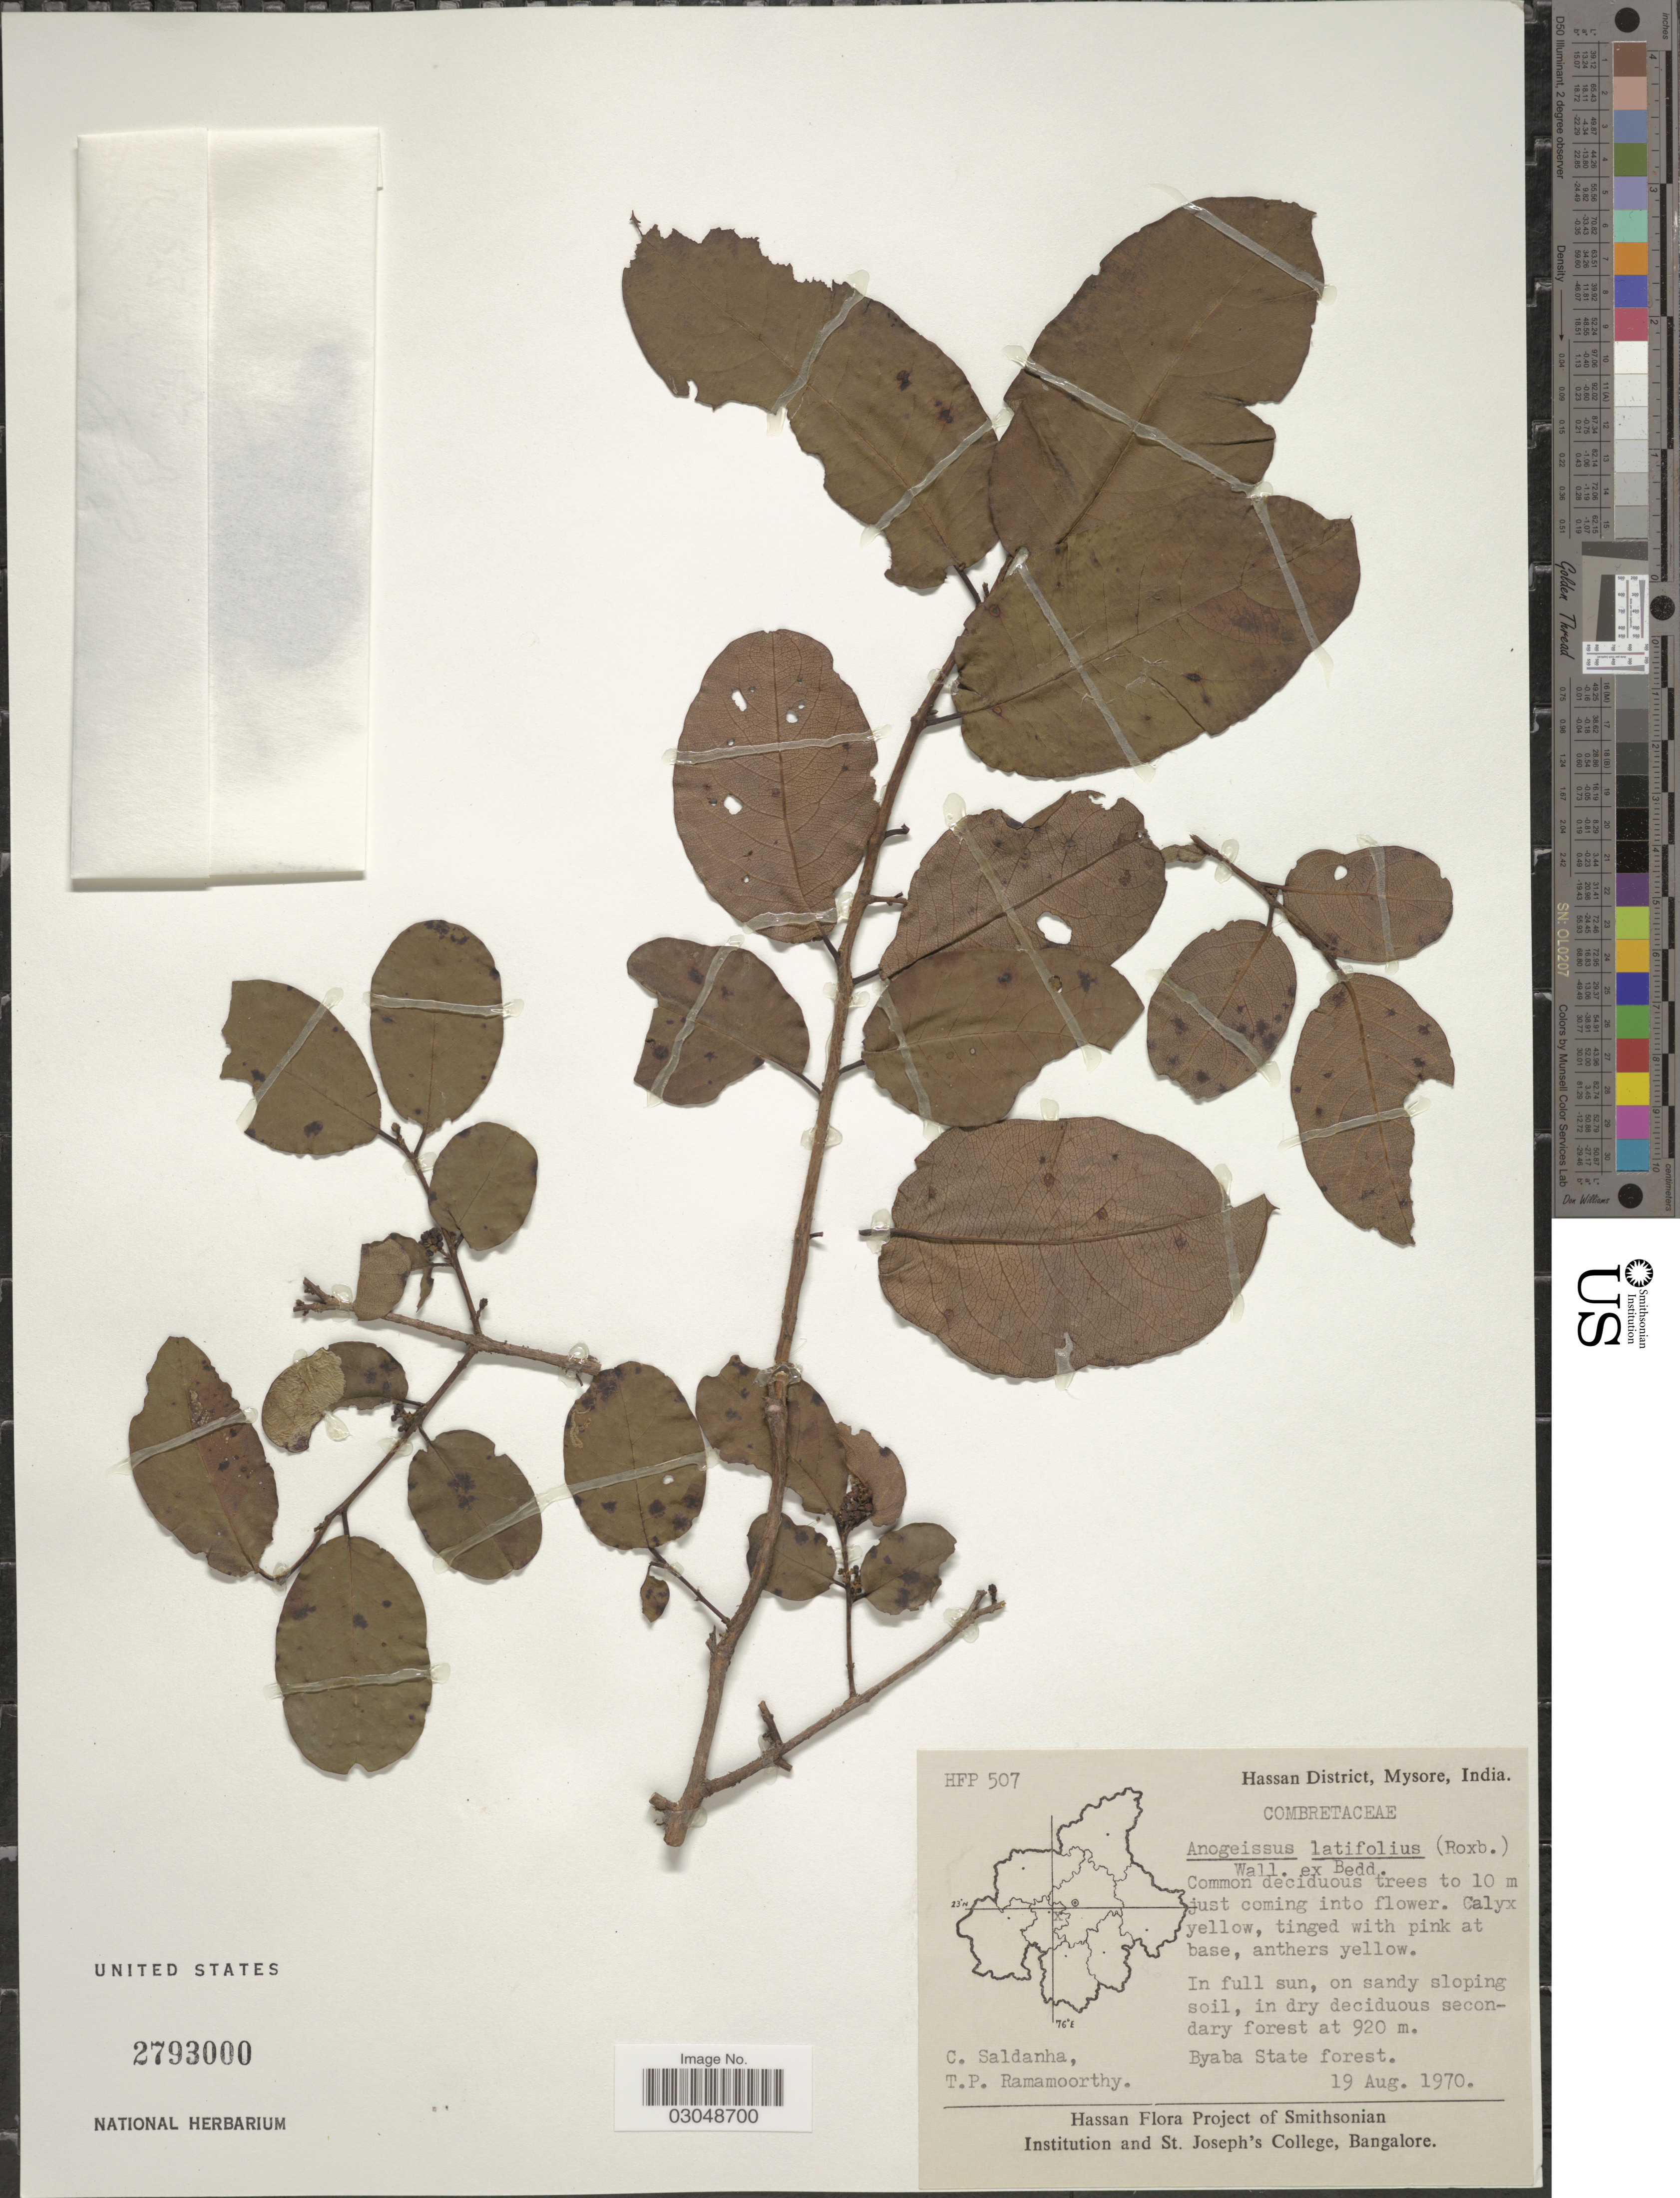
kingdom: Plantae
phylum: Tracheophyta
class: Magnoliopsida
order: Myrtales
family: Combretaceae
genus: Anogeissus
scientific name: Anogeissus latifolia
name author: (Roxb. ex DC.) Wall. ex Guill. & Perr.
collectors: C. Saldanha & T. P. Ramamoorthy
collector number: HFP 507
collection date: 1970-08-19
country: India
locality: Hassan District, Mysore. Byaba State forest.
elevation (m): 920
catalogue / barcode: US 2793000